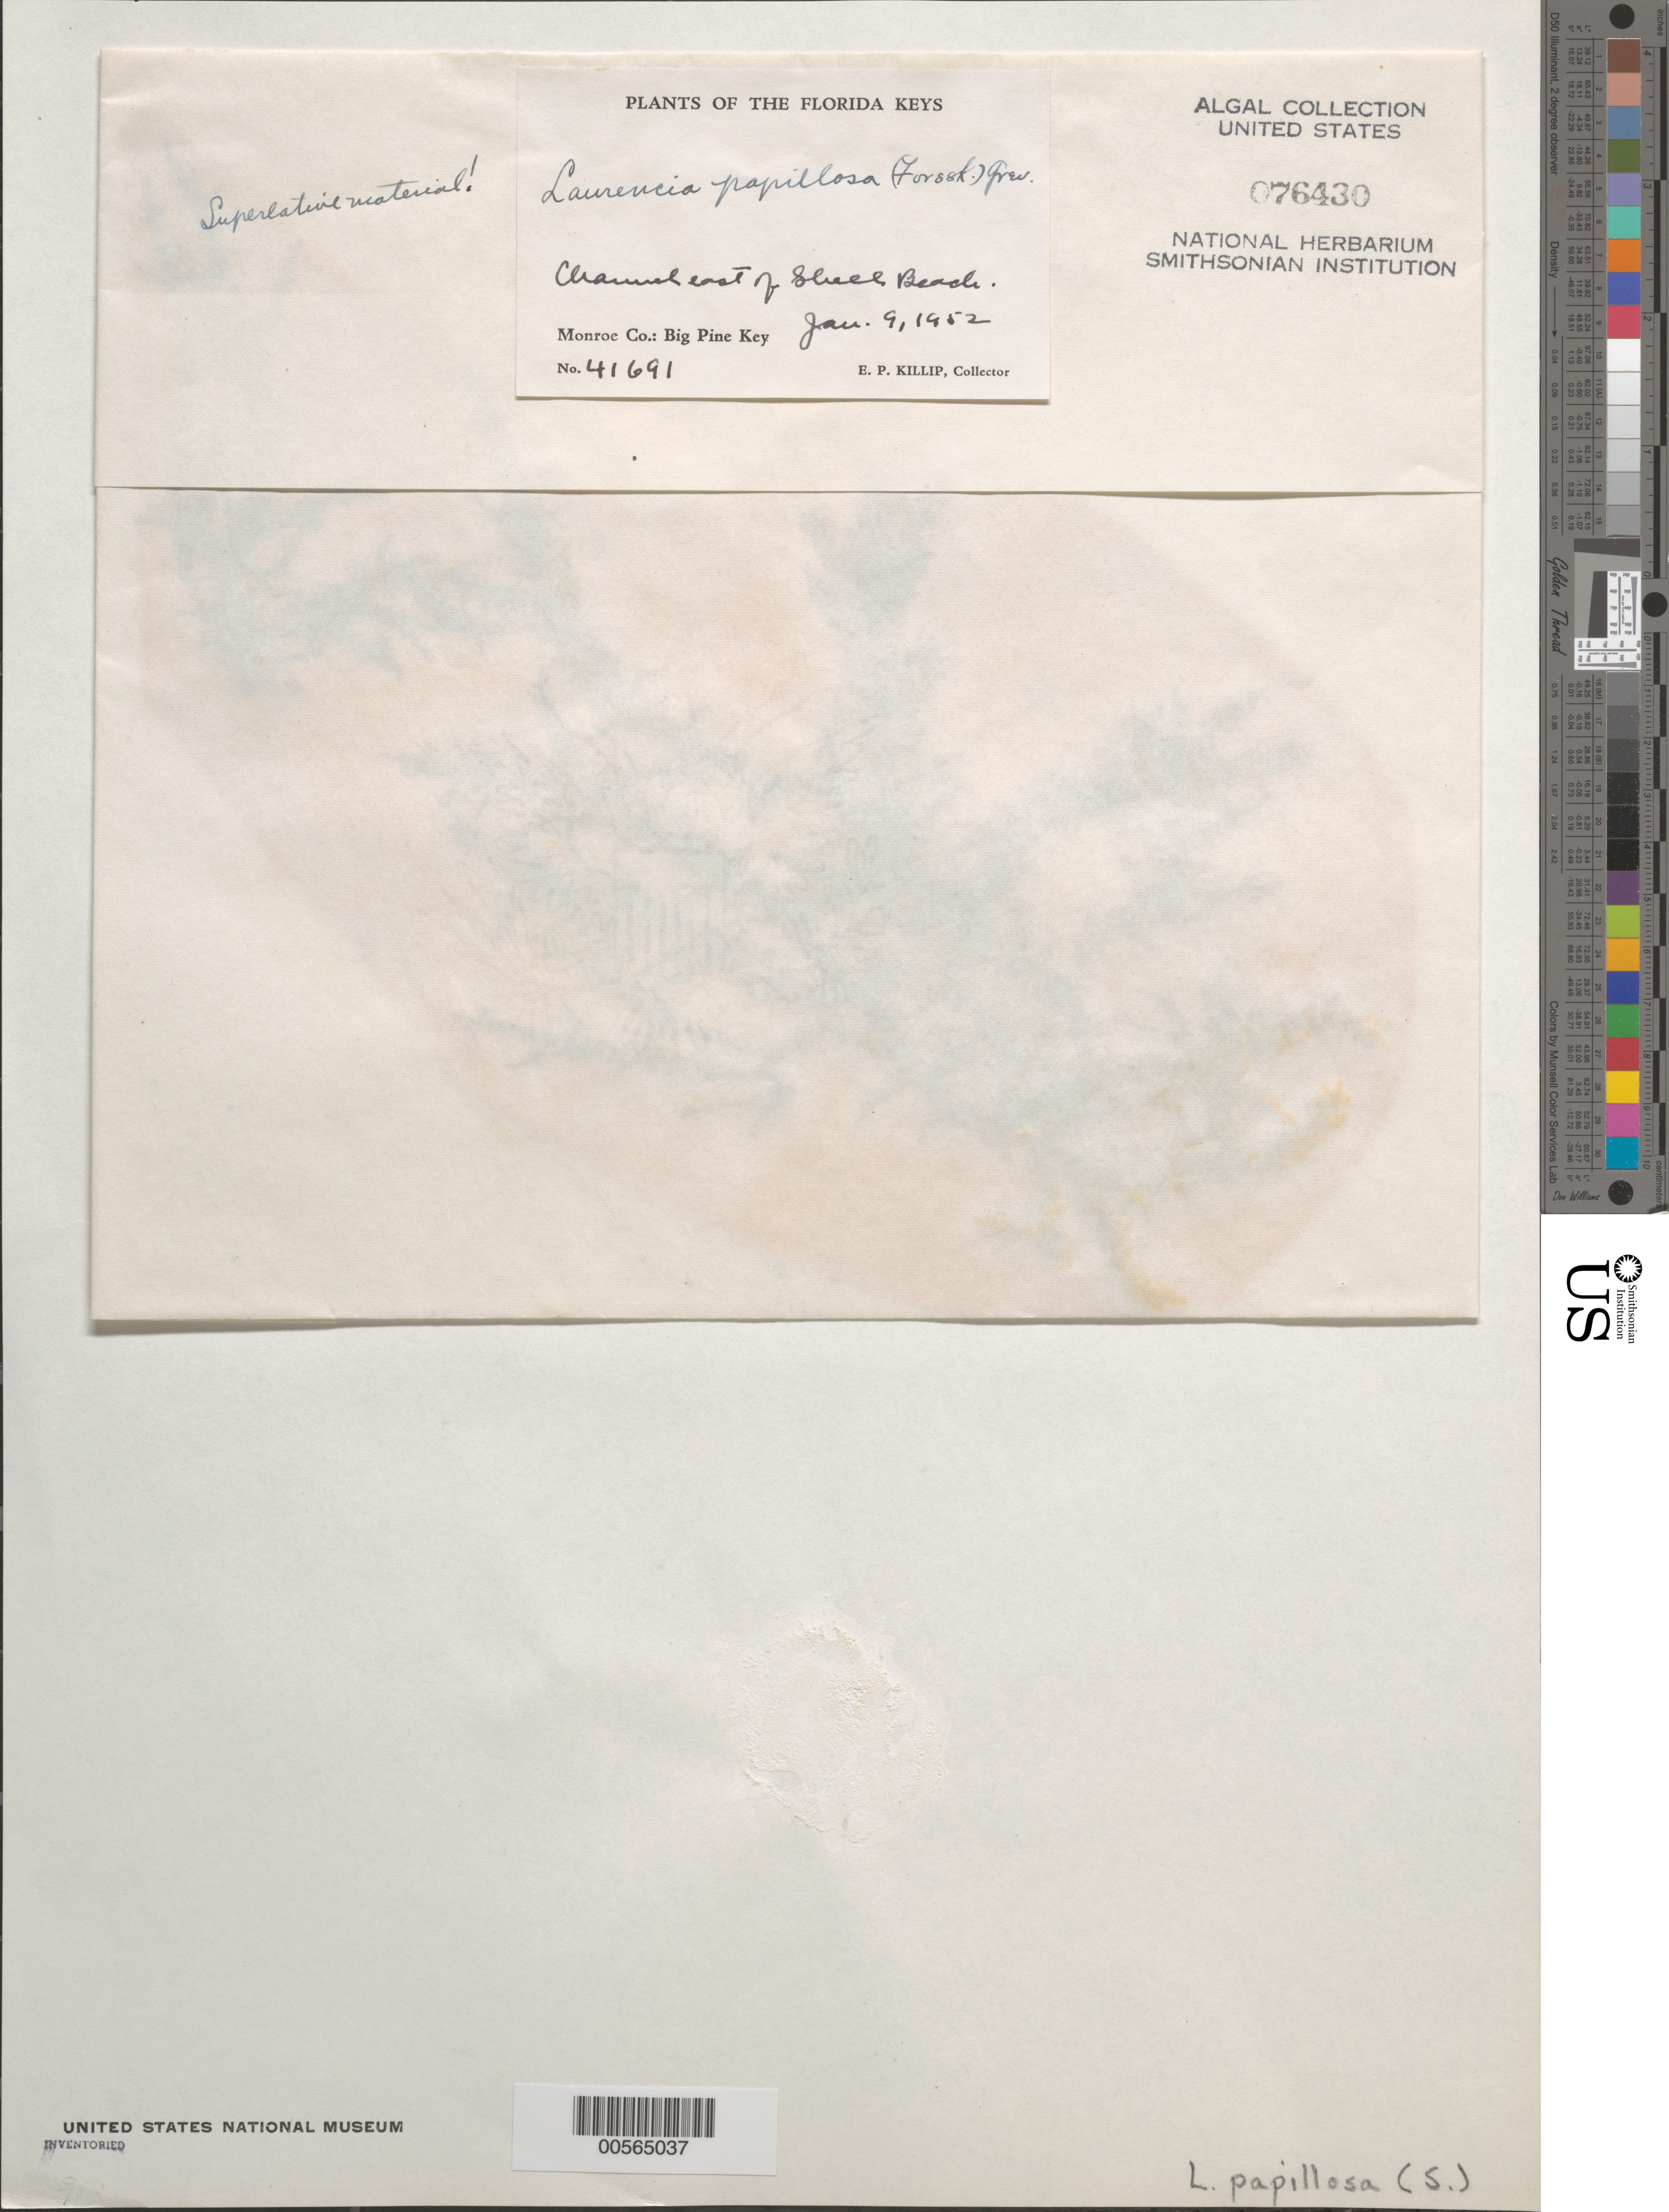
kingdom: Plantae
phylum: Rhodophyta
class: Florideophyceae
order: Ceramiales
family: Rhodomelaceae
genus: Palisada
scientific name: Palisada perforata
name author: (Bory) K.W. Nam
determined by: Algae name updating Project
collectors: E. P. Killip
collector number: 41691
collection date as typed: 09 Jan 1952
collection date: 1952-01-09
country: United States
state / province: Florida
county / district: Monroe County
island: Big Pine Key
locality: Channel east of Shell Beach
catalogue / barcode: US 76430